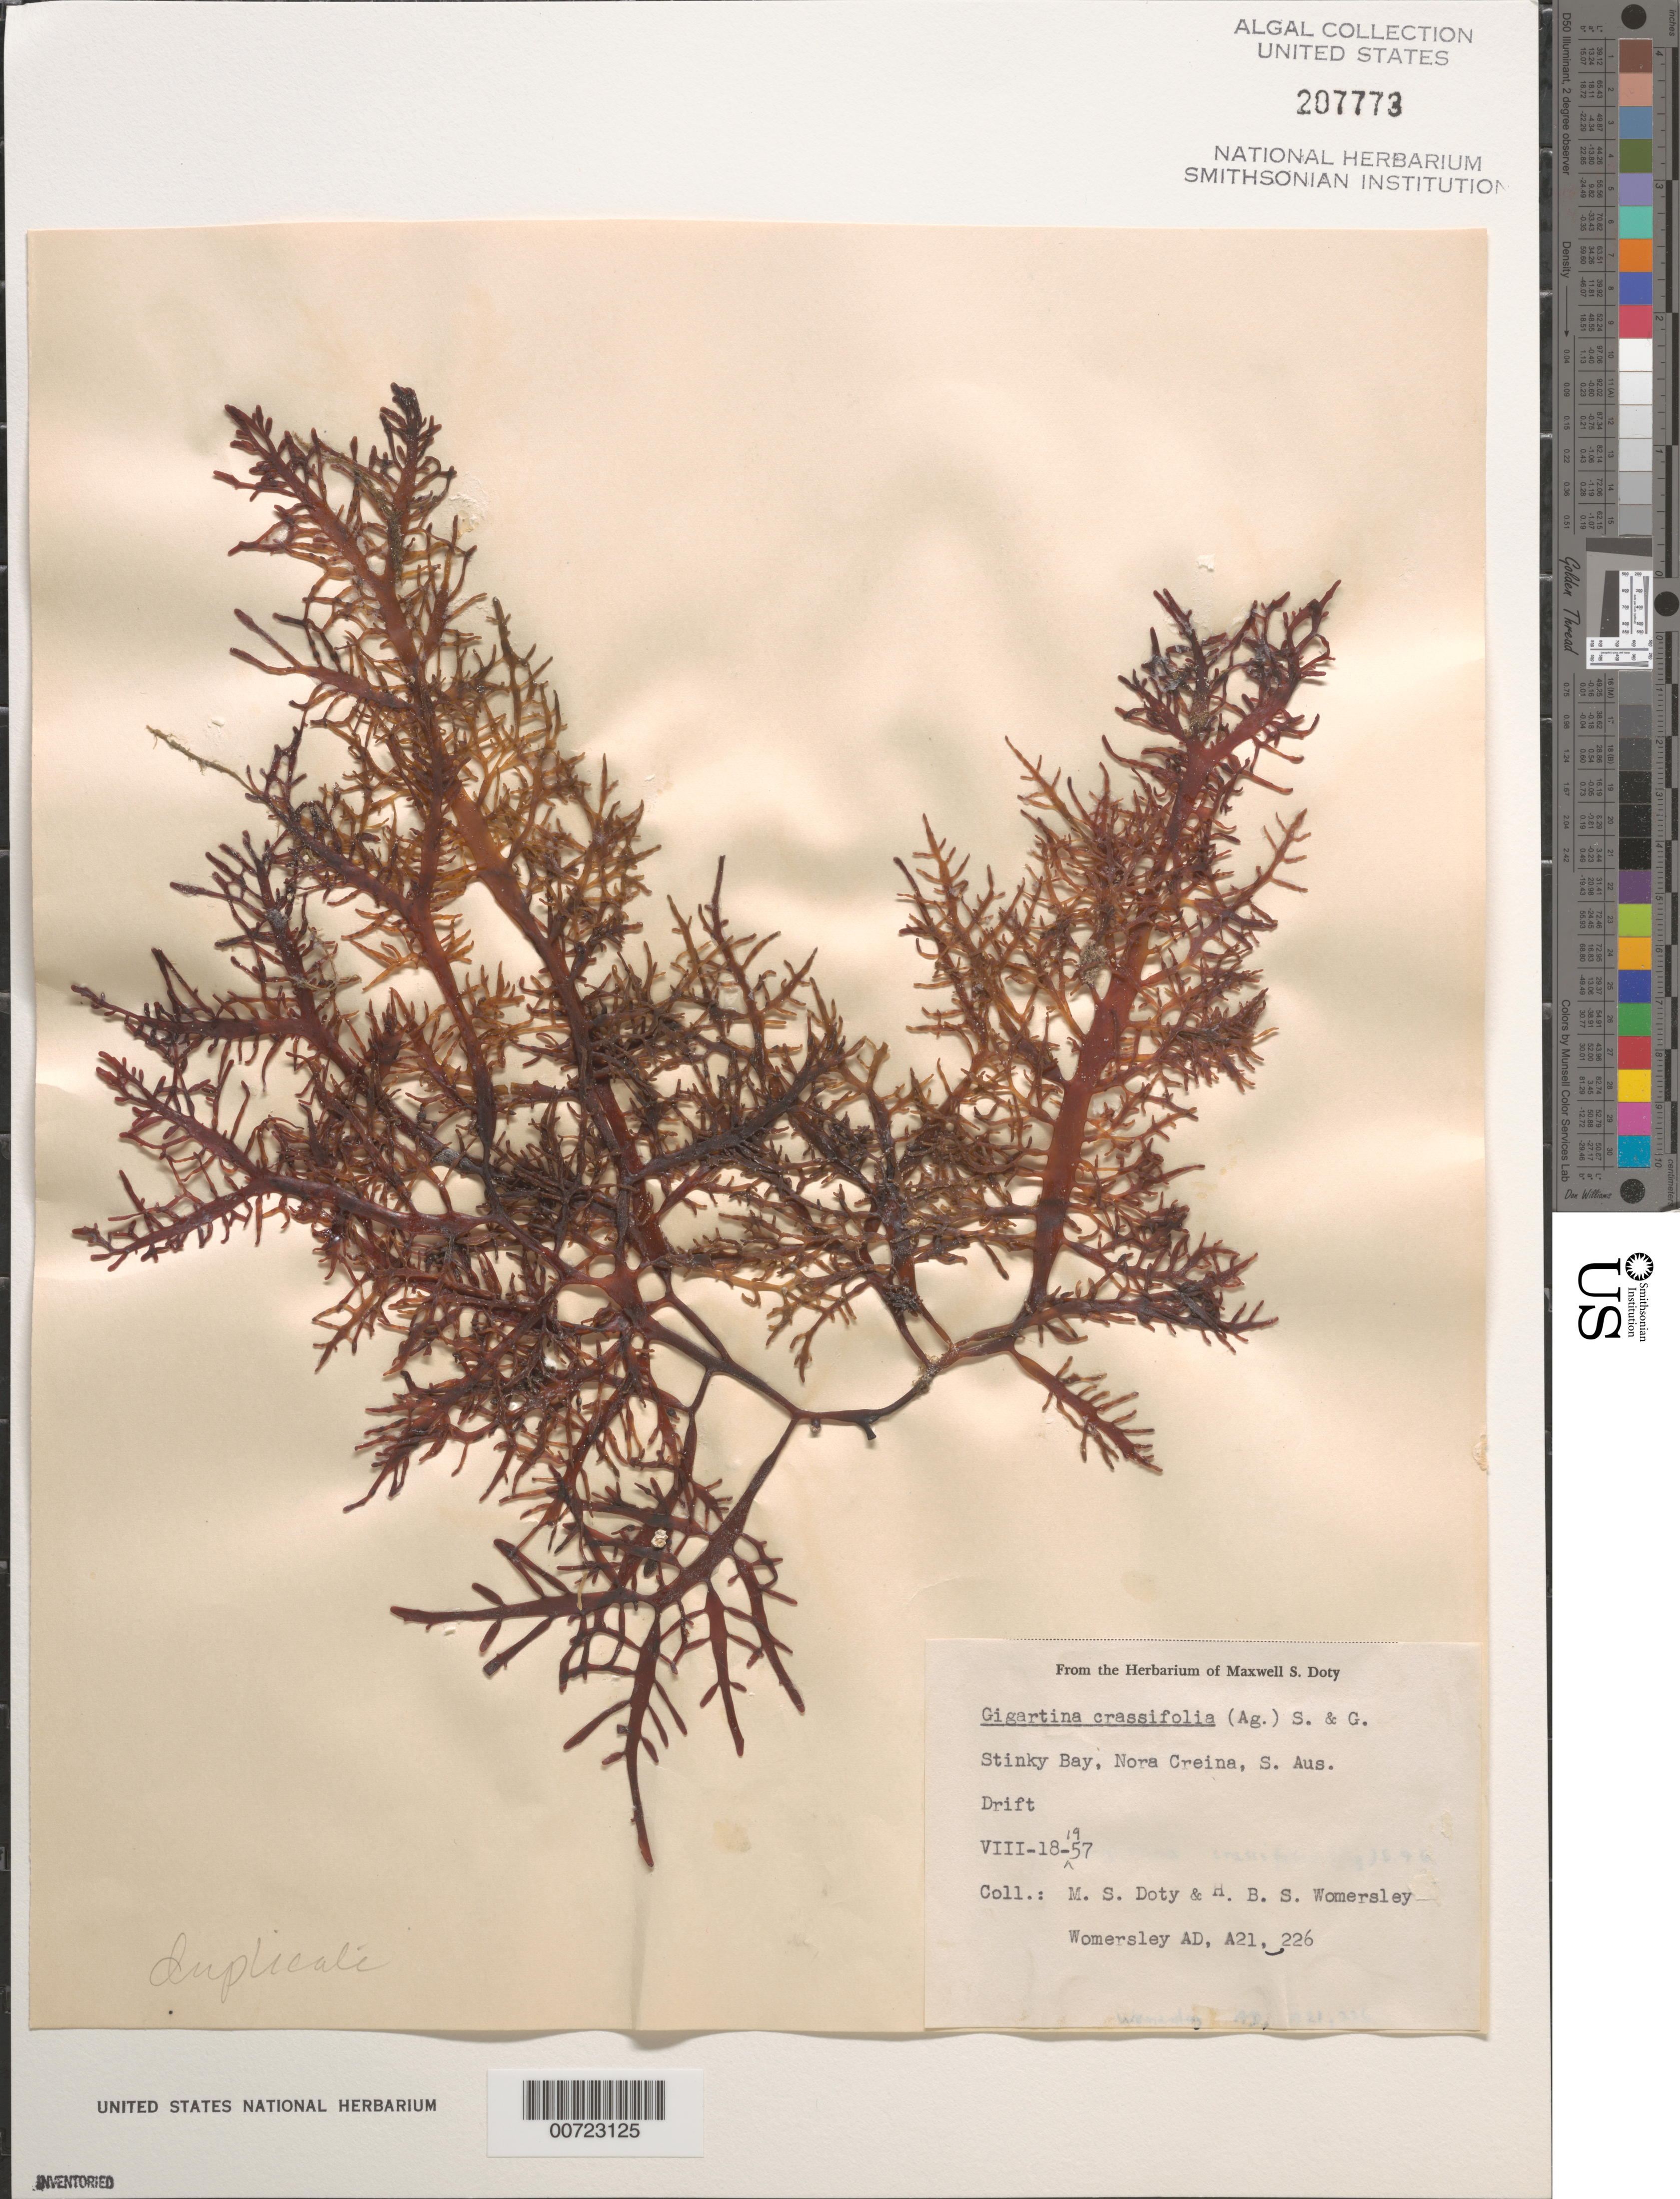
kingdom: Plantae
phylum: Rhodophyta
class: Florideophyceae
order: Gigartinales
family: Gigartinaceae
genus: Gigartina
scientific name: Gigartina crassifolia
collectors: M. S. Doty & H. B. S. Womersley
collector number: AD A21226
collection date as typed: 18 Aug 1957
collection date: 1957-08-18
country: Australia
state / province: South Australia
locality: Stinky Bay, Nora Creina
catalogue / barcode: US 207773